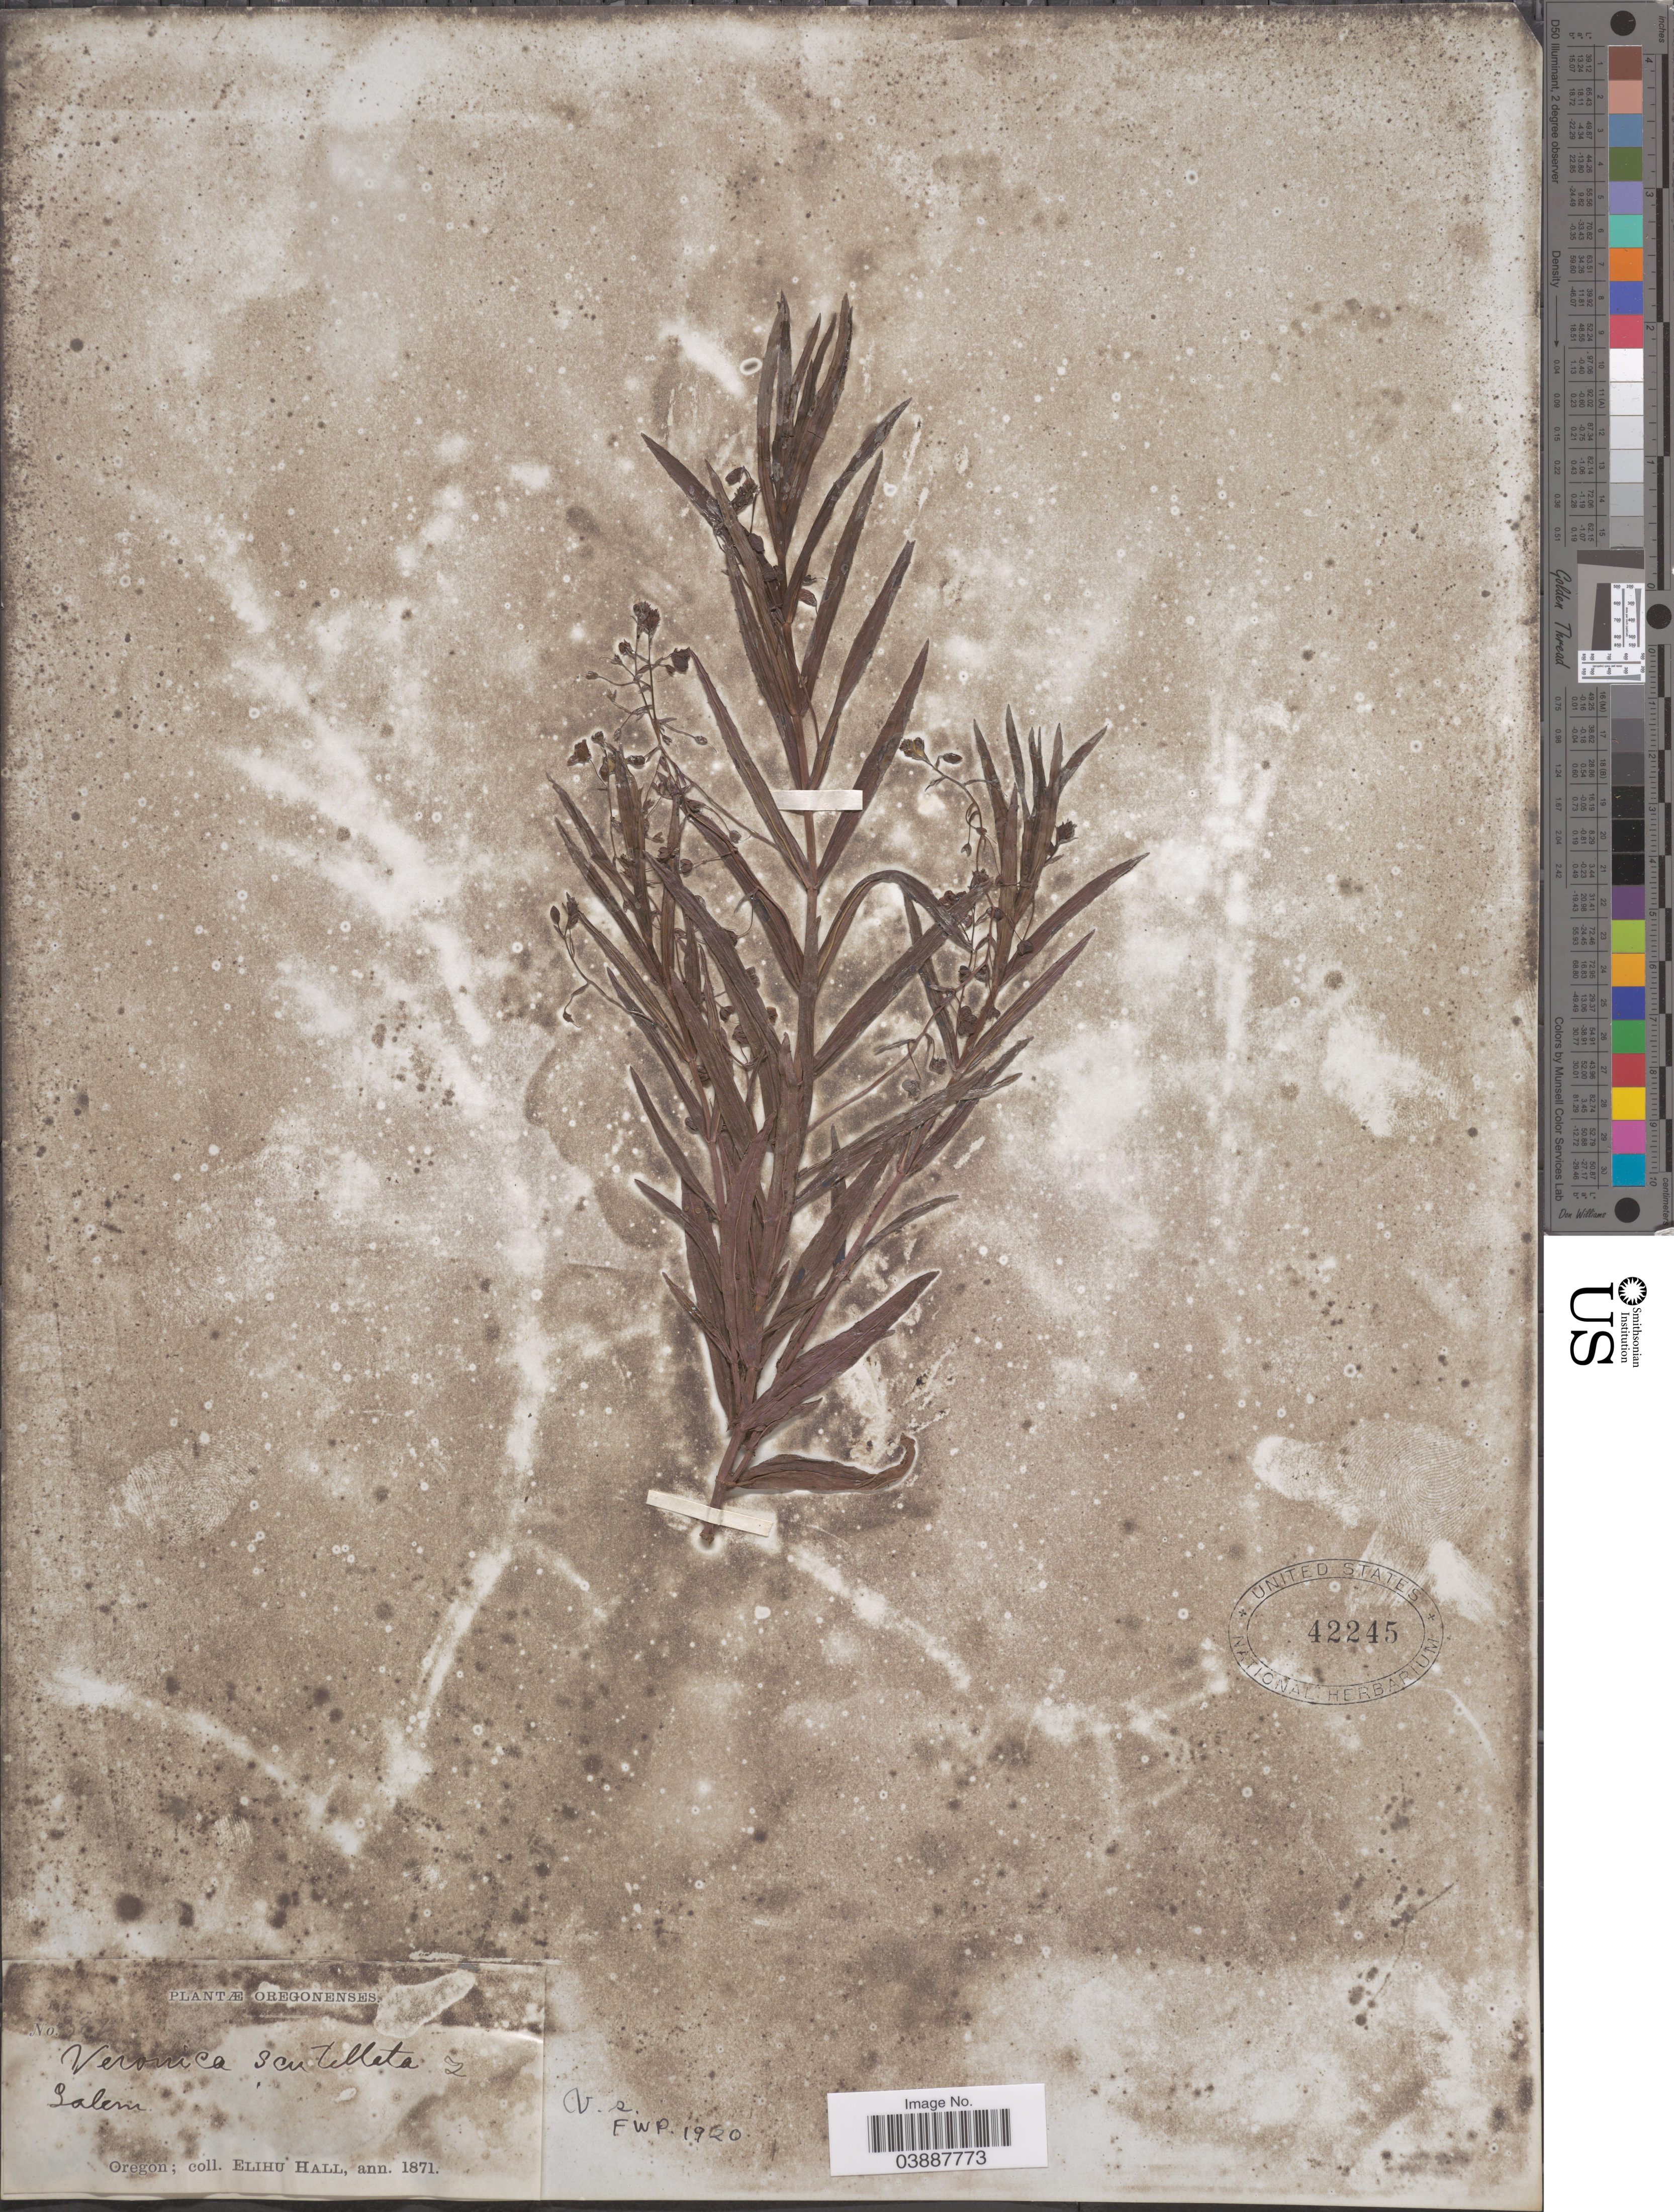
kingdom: Plantae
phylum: Tracheophyta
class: Magnoliopsida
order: Lamiales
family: Plantaginaceae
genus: Veronica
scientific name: Veronica scutellata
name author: L.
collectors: E. Hall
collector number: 382*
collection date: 1871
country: United States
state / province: Oregon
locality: Salem.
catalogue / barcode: US 42245